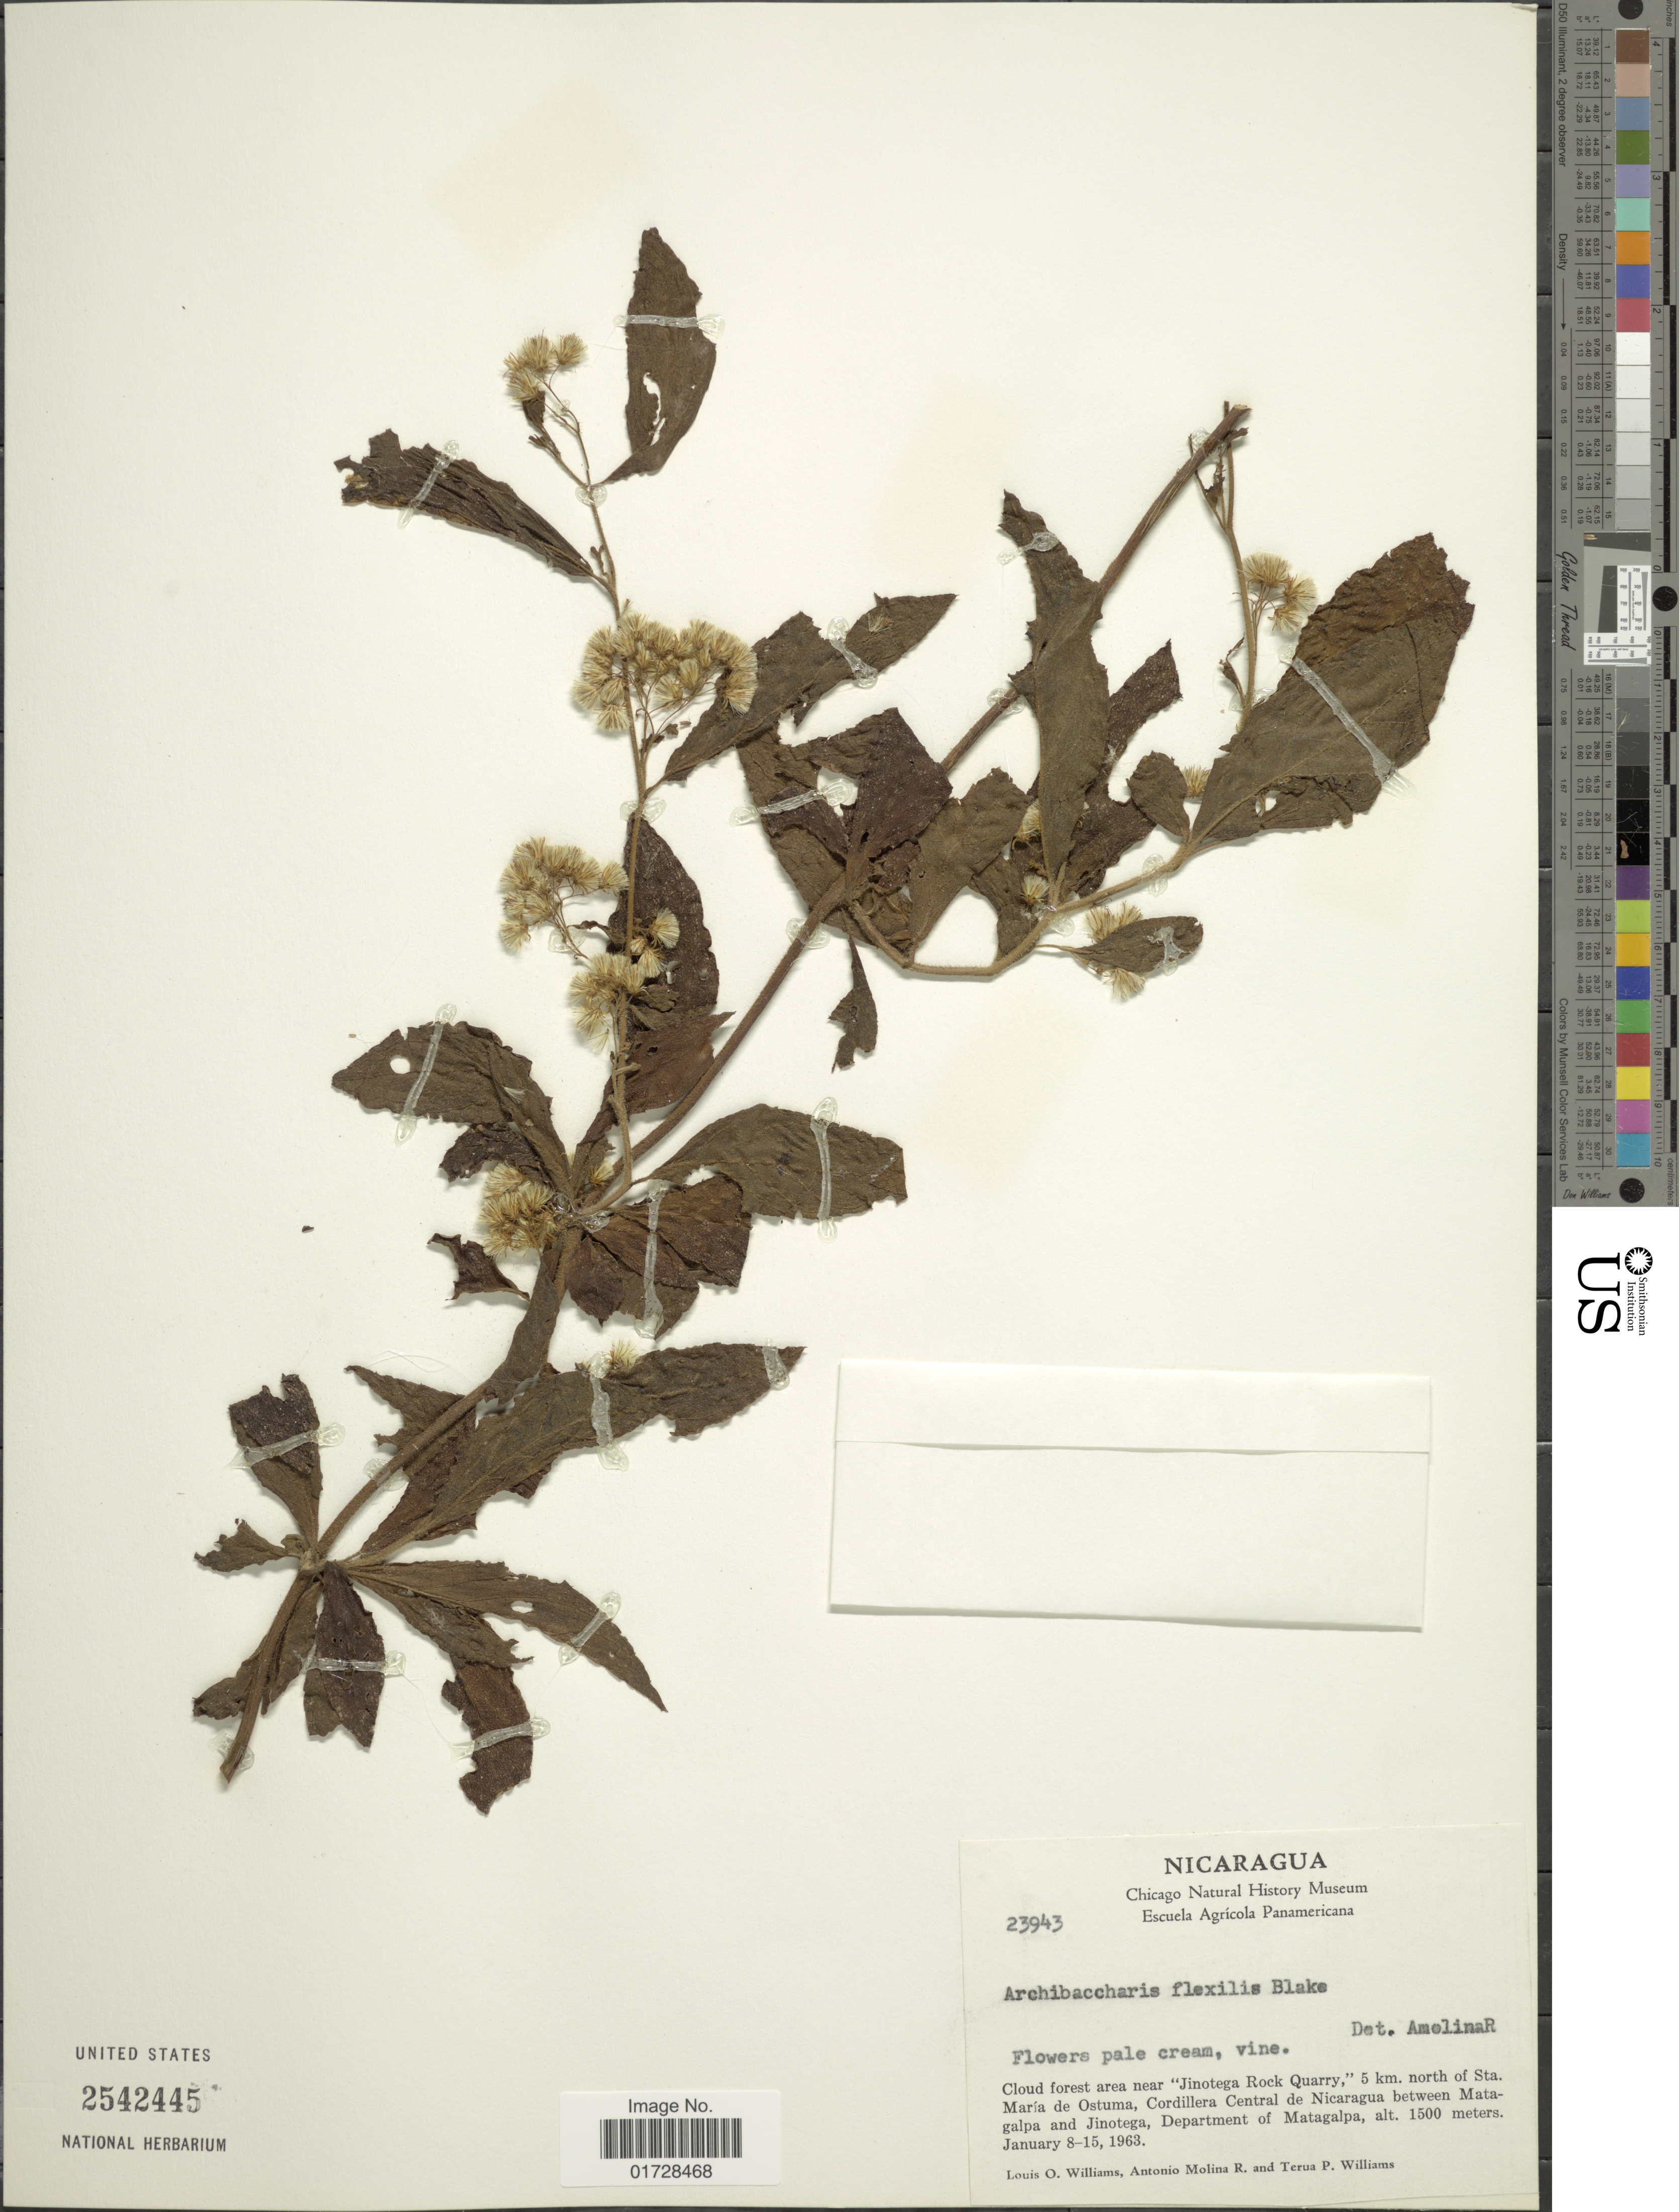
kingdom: Plantae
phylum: Tracheophyta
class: Magnoliopsida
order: Asterales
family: Asteraceae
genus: Archibaccharis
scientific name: Archibaccharis flexilis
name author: (S.F. Blake) S.F. Blake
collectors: L. O. Williams, A. Molina R. & T. P. Williams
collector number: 23943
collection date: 1963-01-08/1963-01-15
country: Nicaragua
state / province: Matagalpa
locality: Area near Jinotega Rock Quarry, 5 km north of Sta. Maria de Ostuma, Cordillera Central de Nicaragua between Matagalpa and Jinotega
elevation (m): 1500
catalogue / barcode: US 2542445